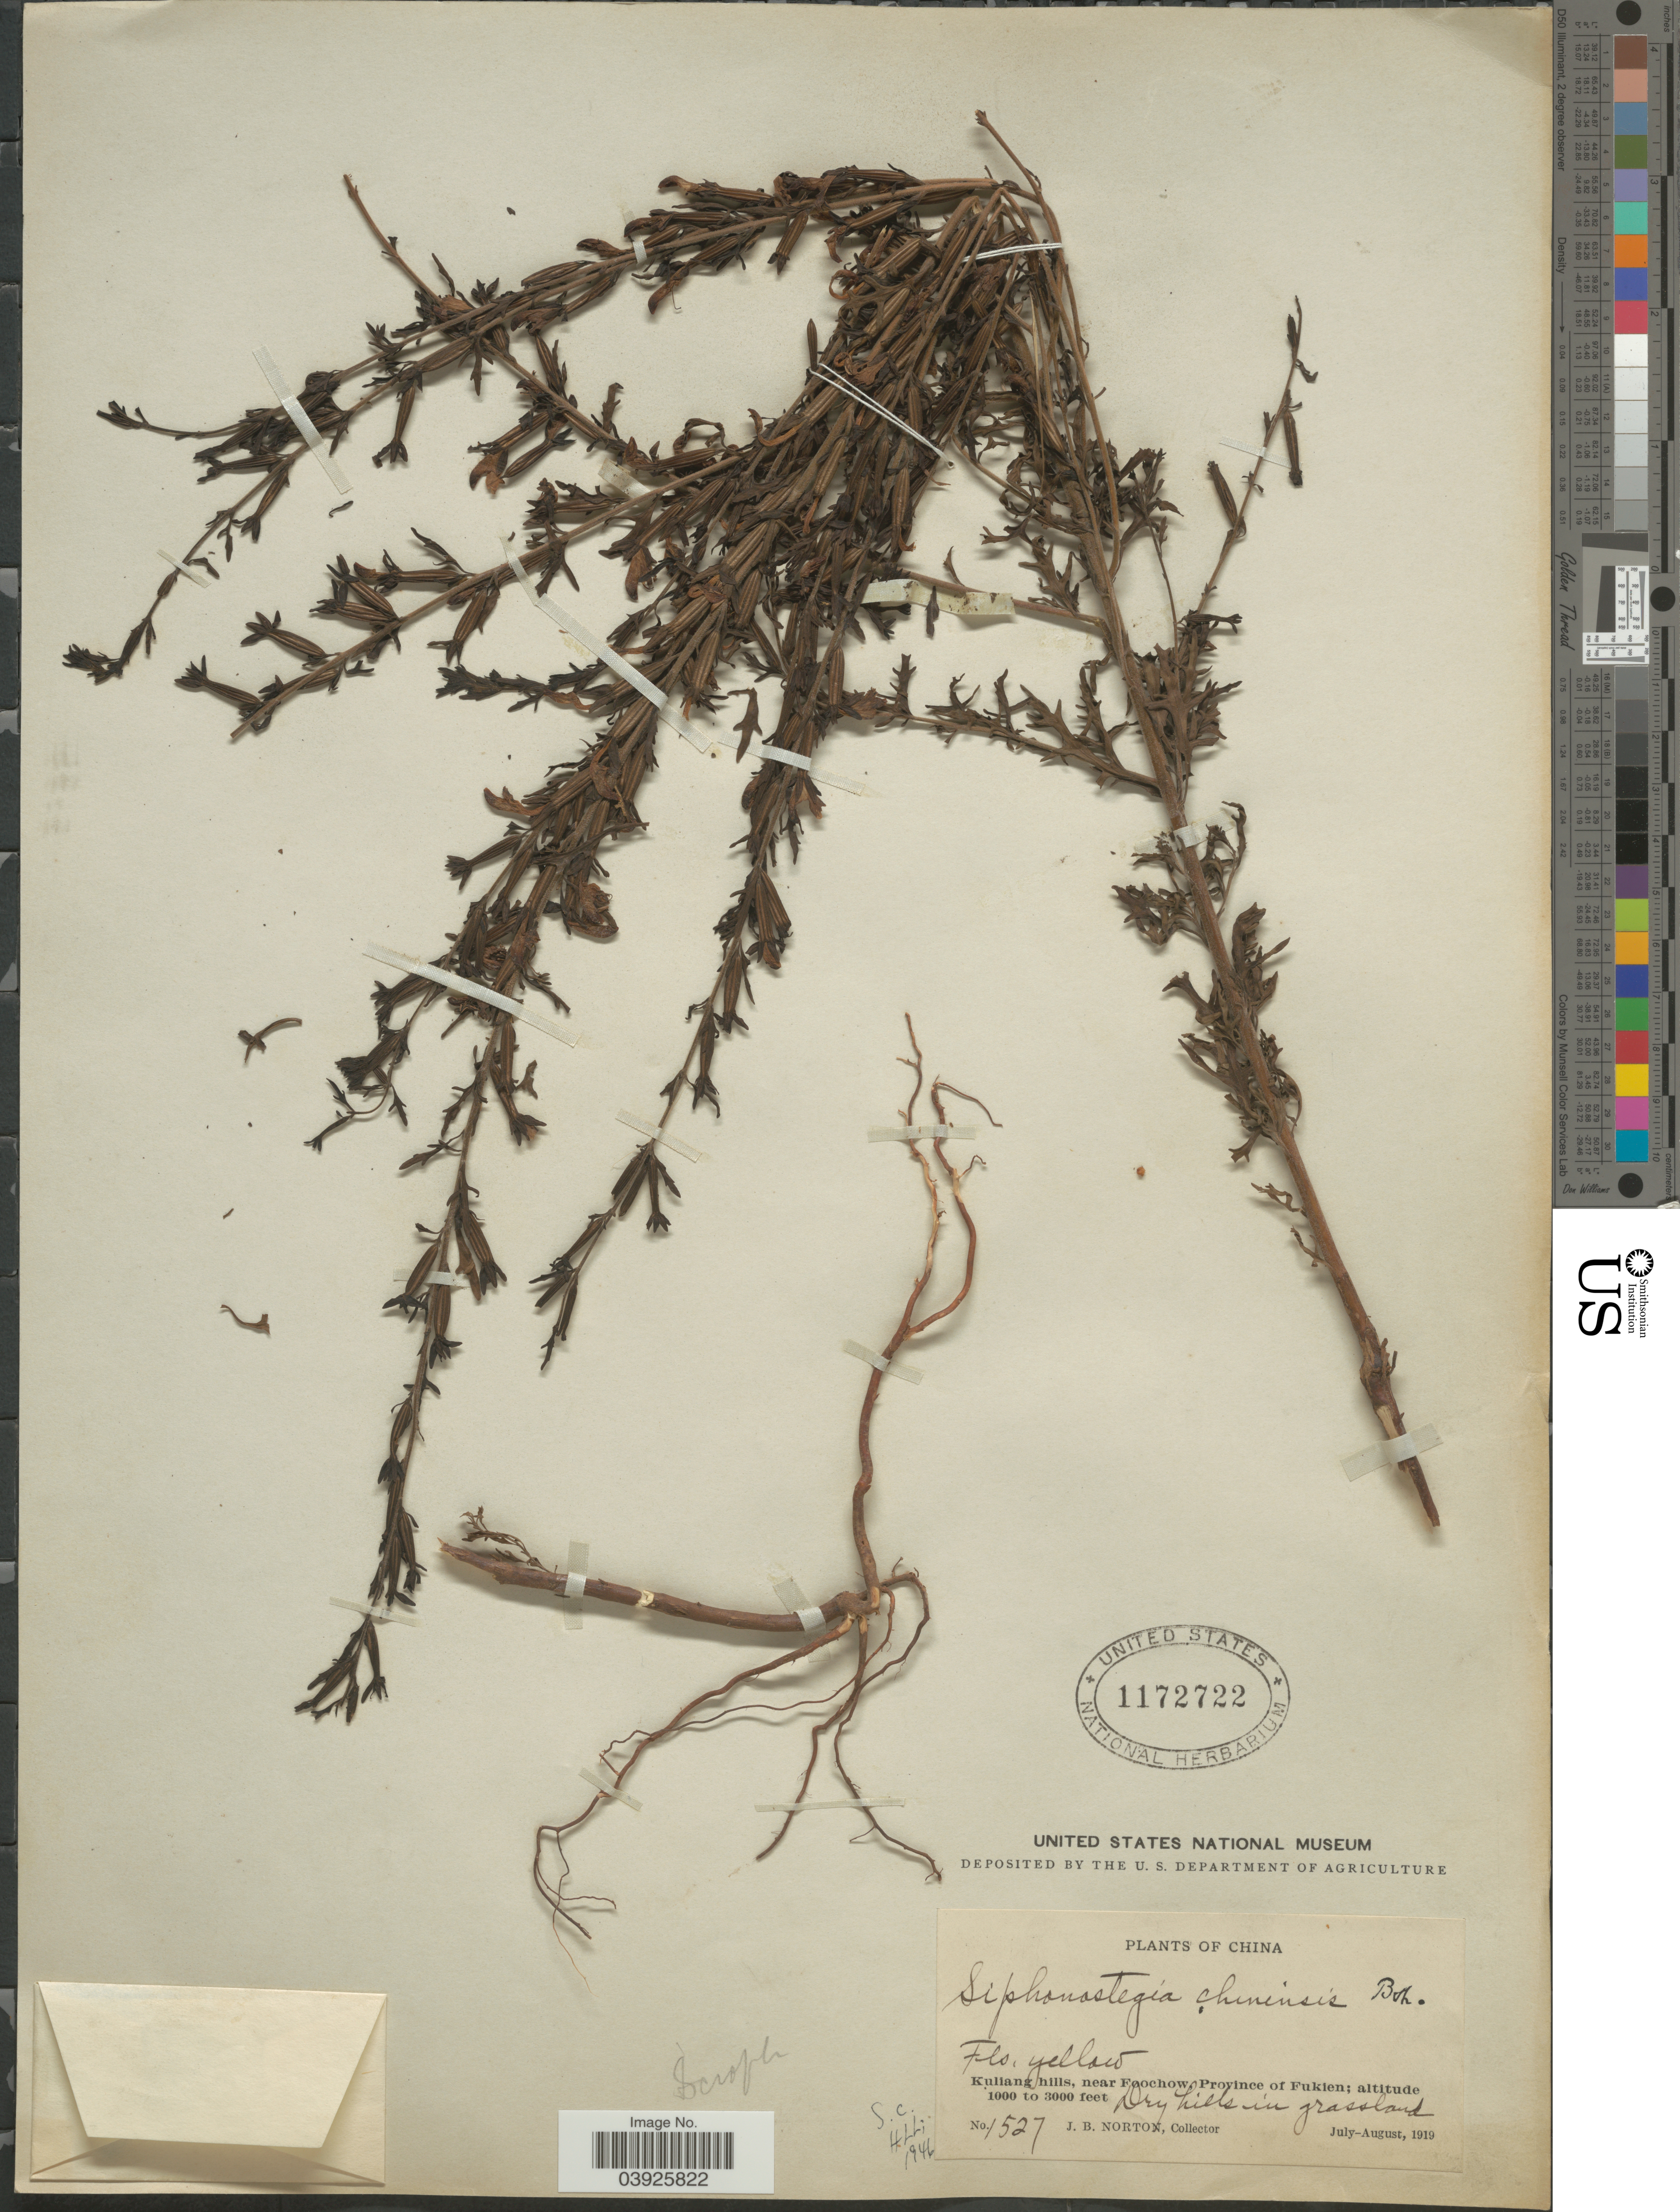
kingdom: Plantae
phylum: Tracheophyta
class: Magnoliopsida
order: Lamiales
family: Orobanchaceae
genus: Siphonostegia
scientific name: Siphonostegia chinensis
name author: Benth.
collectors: J. B. Norton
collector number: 1527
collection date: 1919-07/1919-08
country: China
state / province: Fujian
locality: Kuliang hills, near Foochow, Province of Fukien.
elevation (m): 305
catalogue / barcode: US 1172722